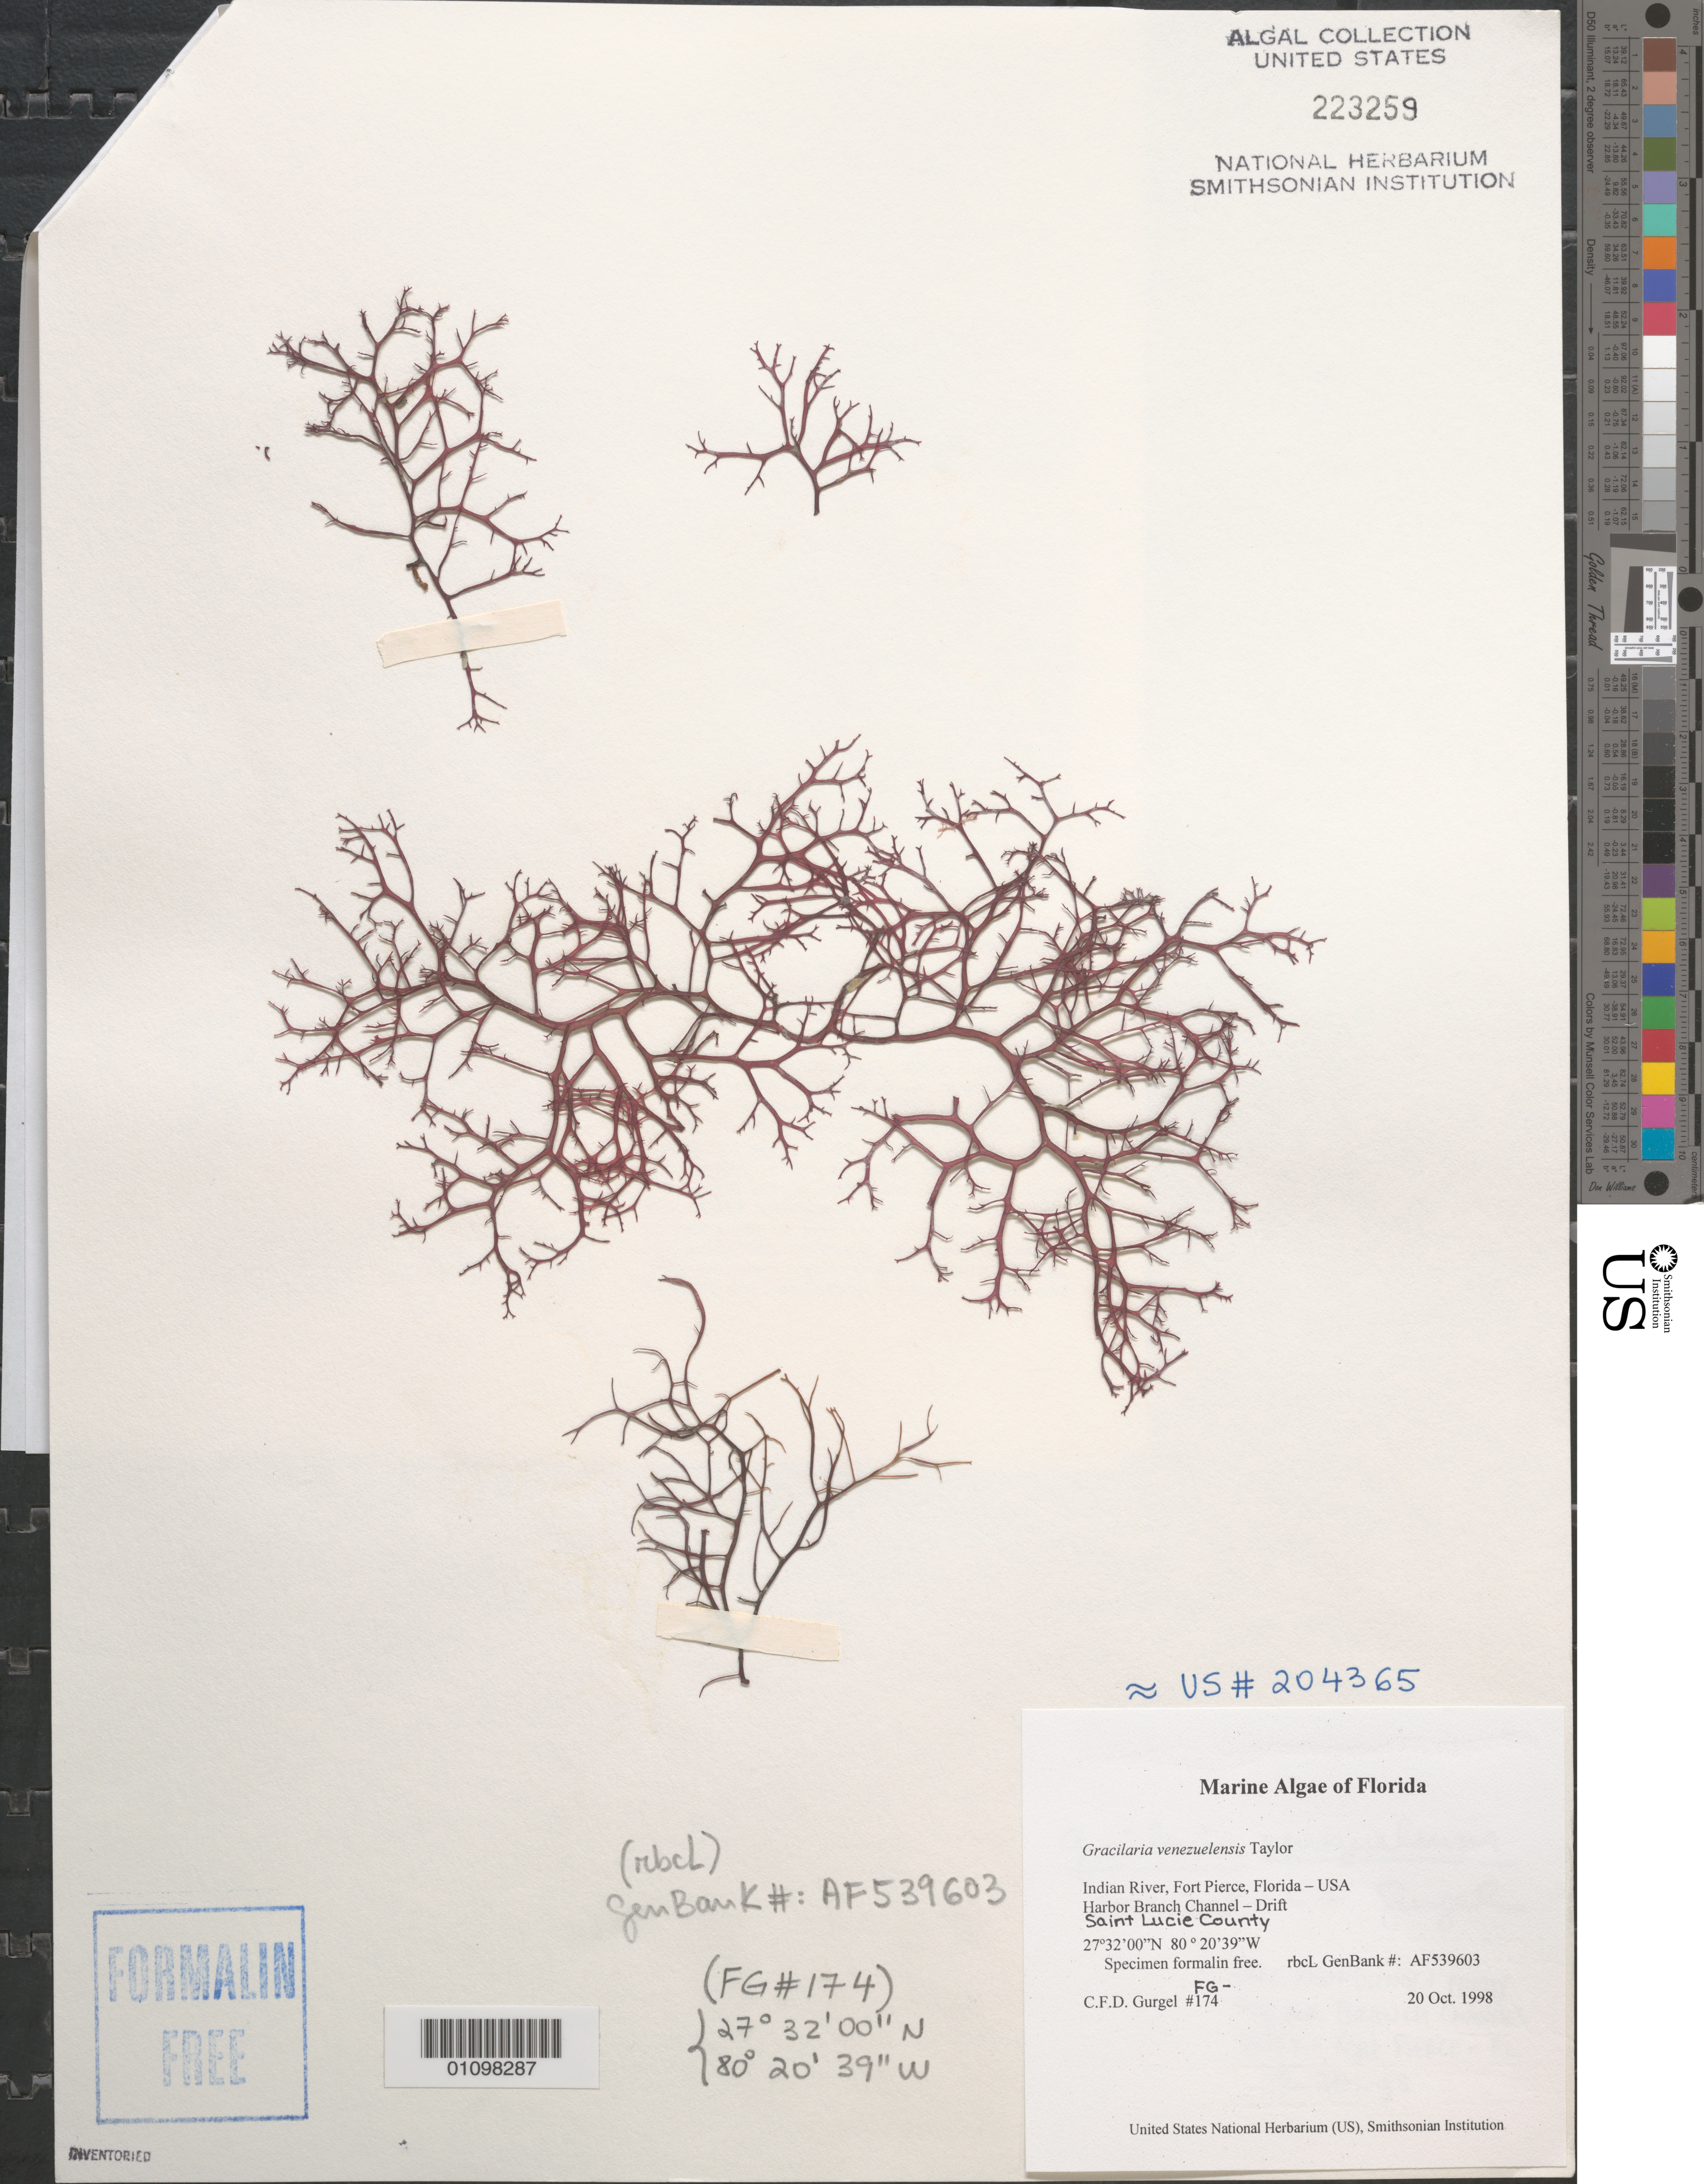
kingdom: Plantae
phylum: Rhodophyta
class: Florideophyceae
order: Gracilariales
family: Gracilariaceae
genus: Gracilaria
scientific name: Gracilaria venezuelensis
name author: W.R. Taylor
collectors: C. Gurgel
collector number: FG-174 & rbcL GenBank AF539603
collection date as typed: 20 Oct 1998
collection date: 1998-10-20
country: United States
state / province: Florida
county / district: Saint Lucie County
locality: Indian River, Fort Pierce, Harbor Branch Channel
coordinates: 27 32'00"N, 80 20'39"W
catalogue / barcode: US 223259